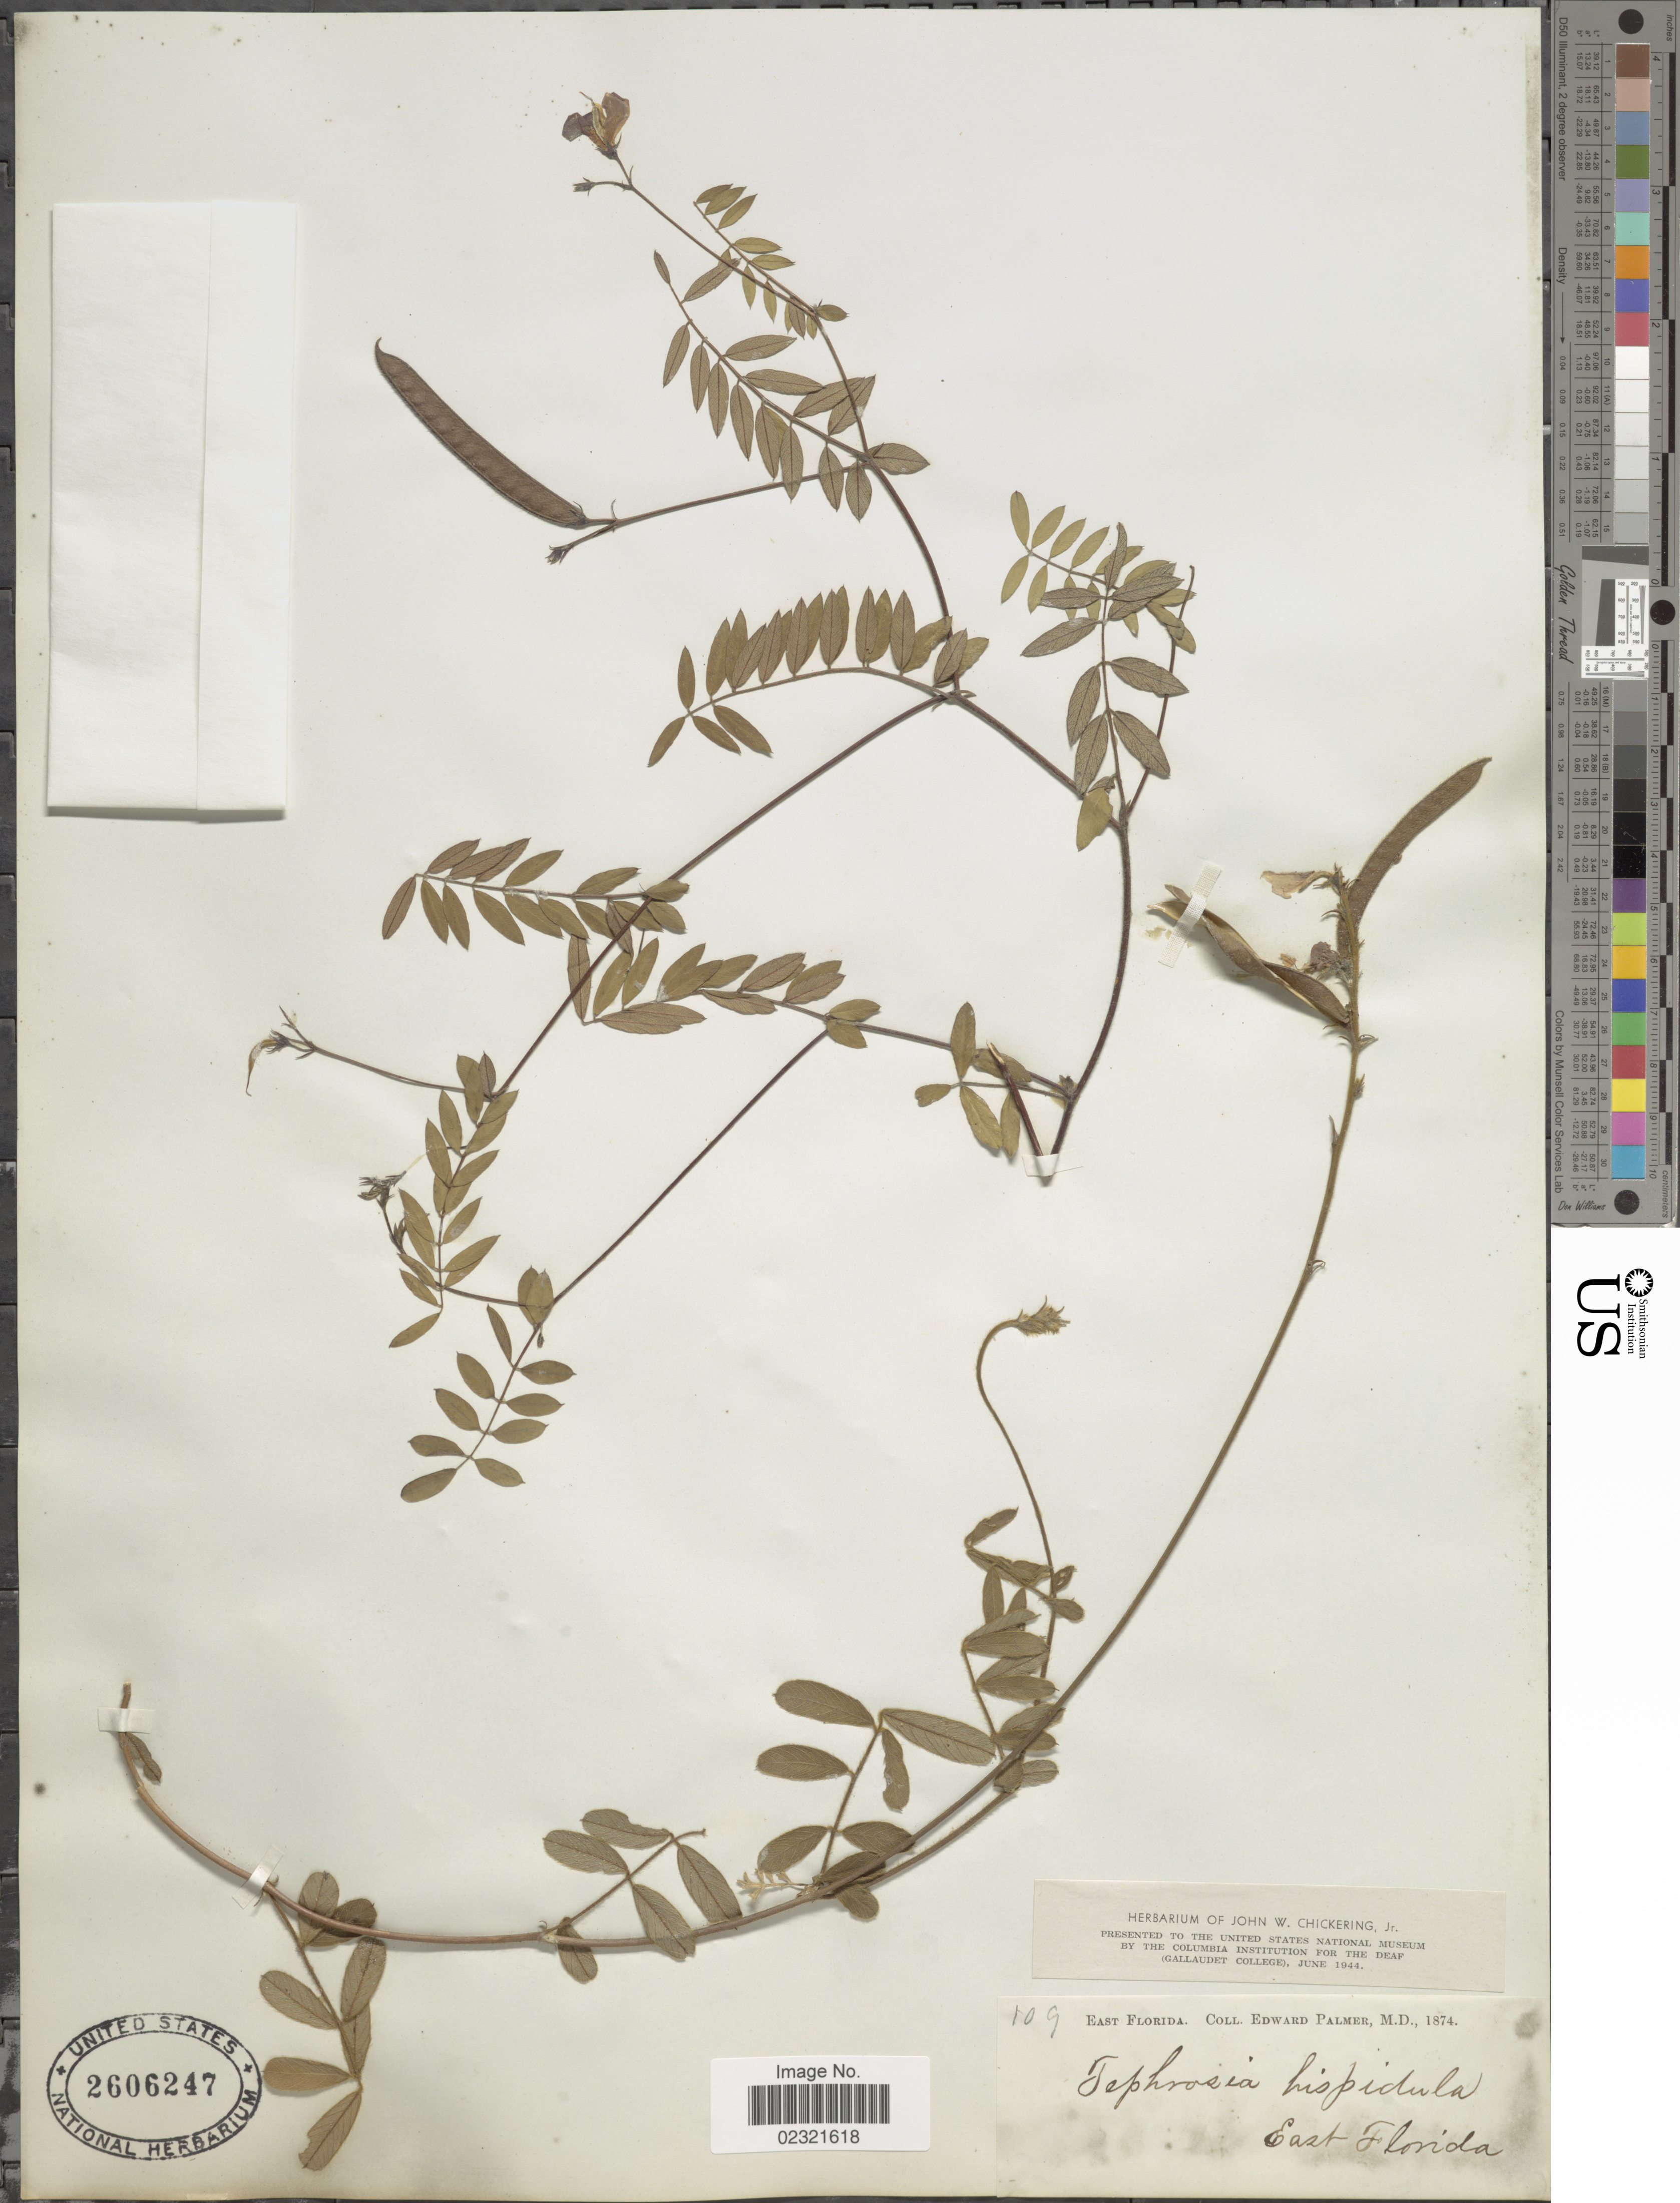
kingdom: Plantae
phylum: Tracheophyta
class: Magnoliopsida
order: Fabales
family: Fabaceae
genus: Tephrosia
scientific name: Tephrosia hispidula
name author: (Michx.) Pers.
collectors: E. Palmer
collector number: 109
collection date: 1874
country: United States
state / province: Florida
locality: East Florida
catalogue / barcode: US 2606247